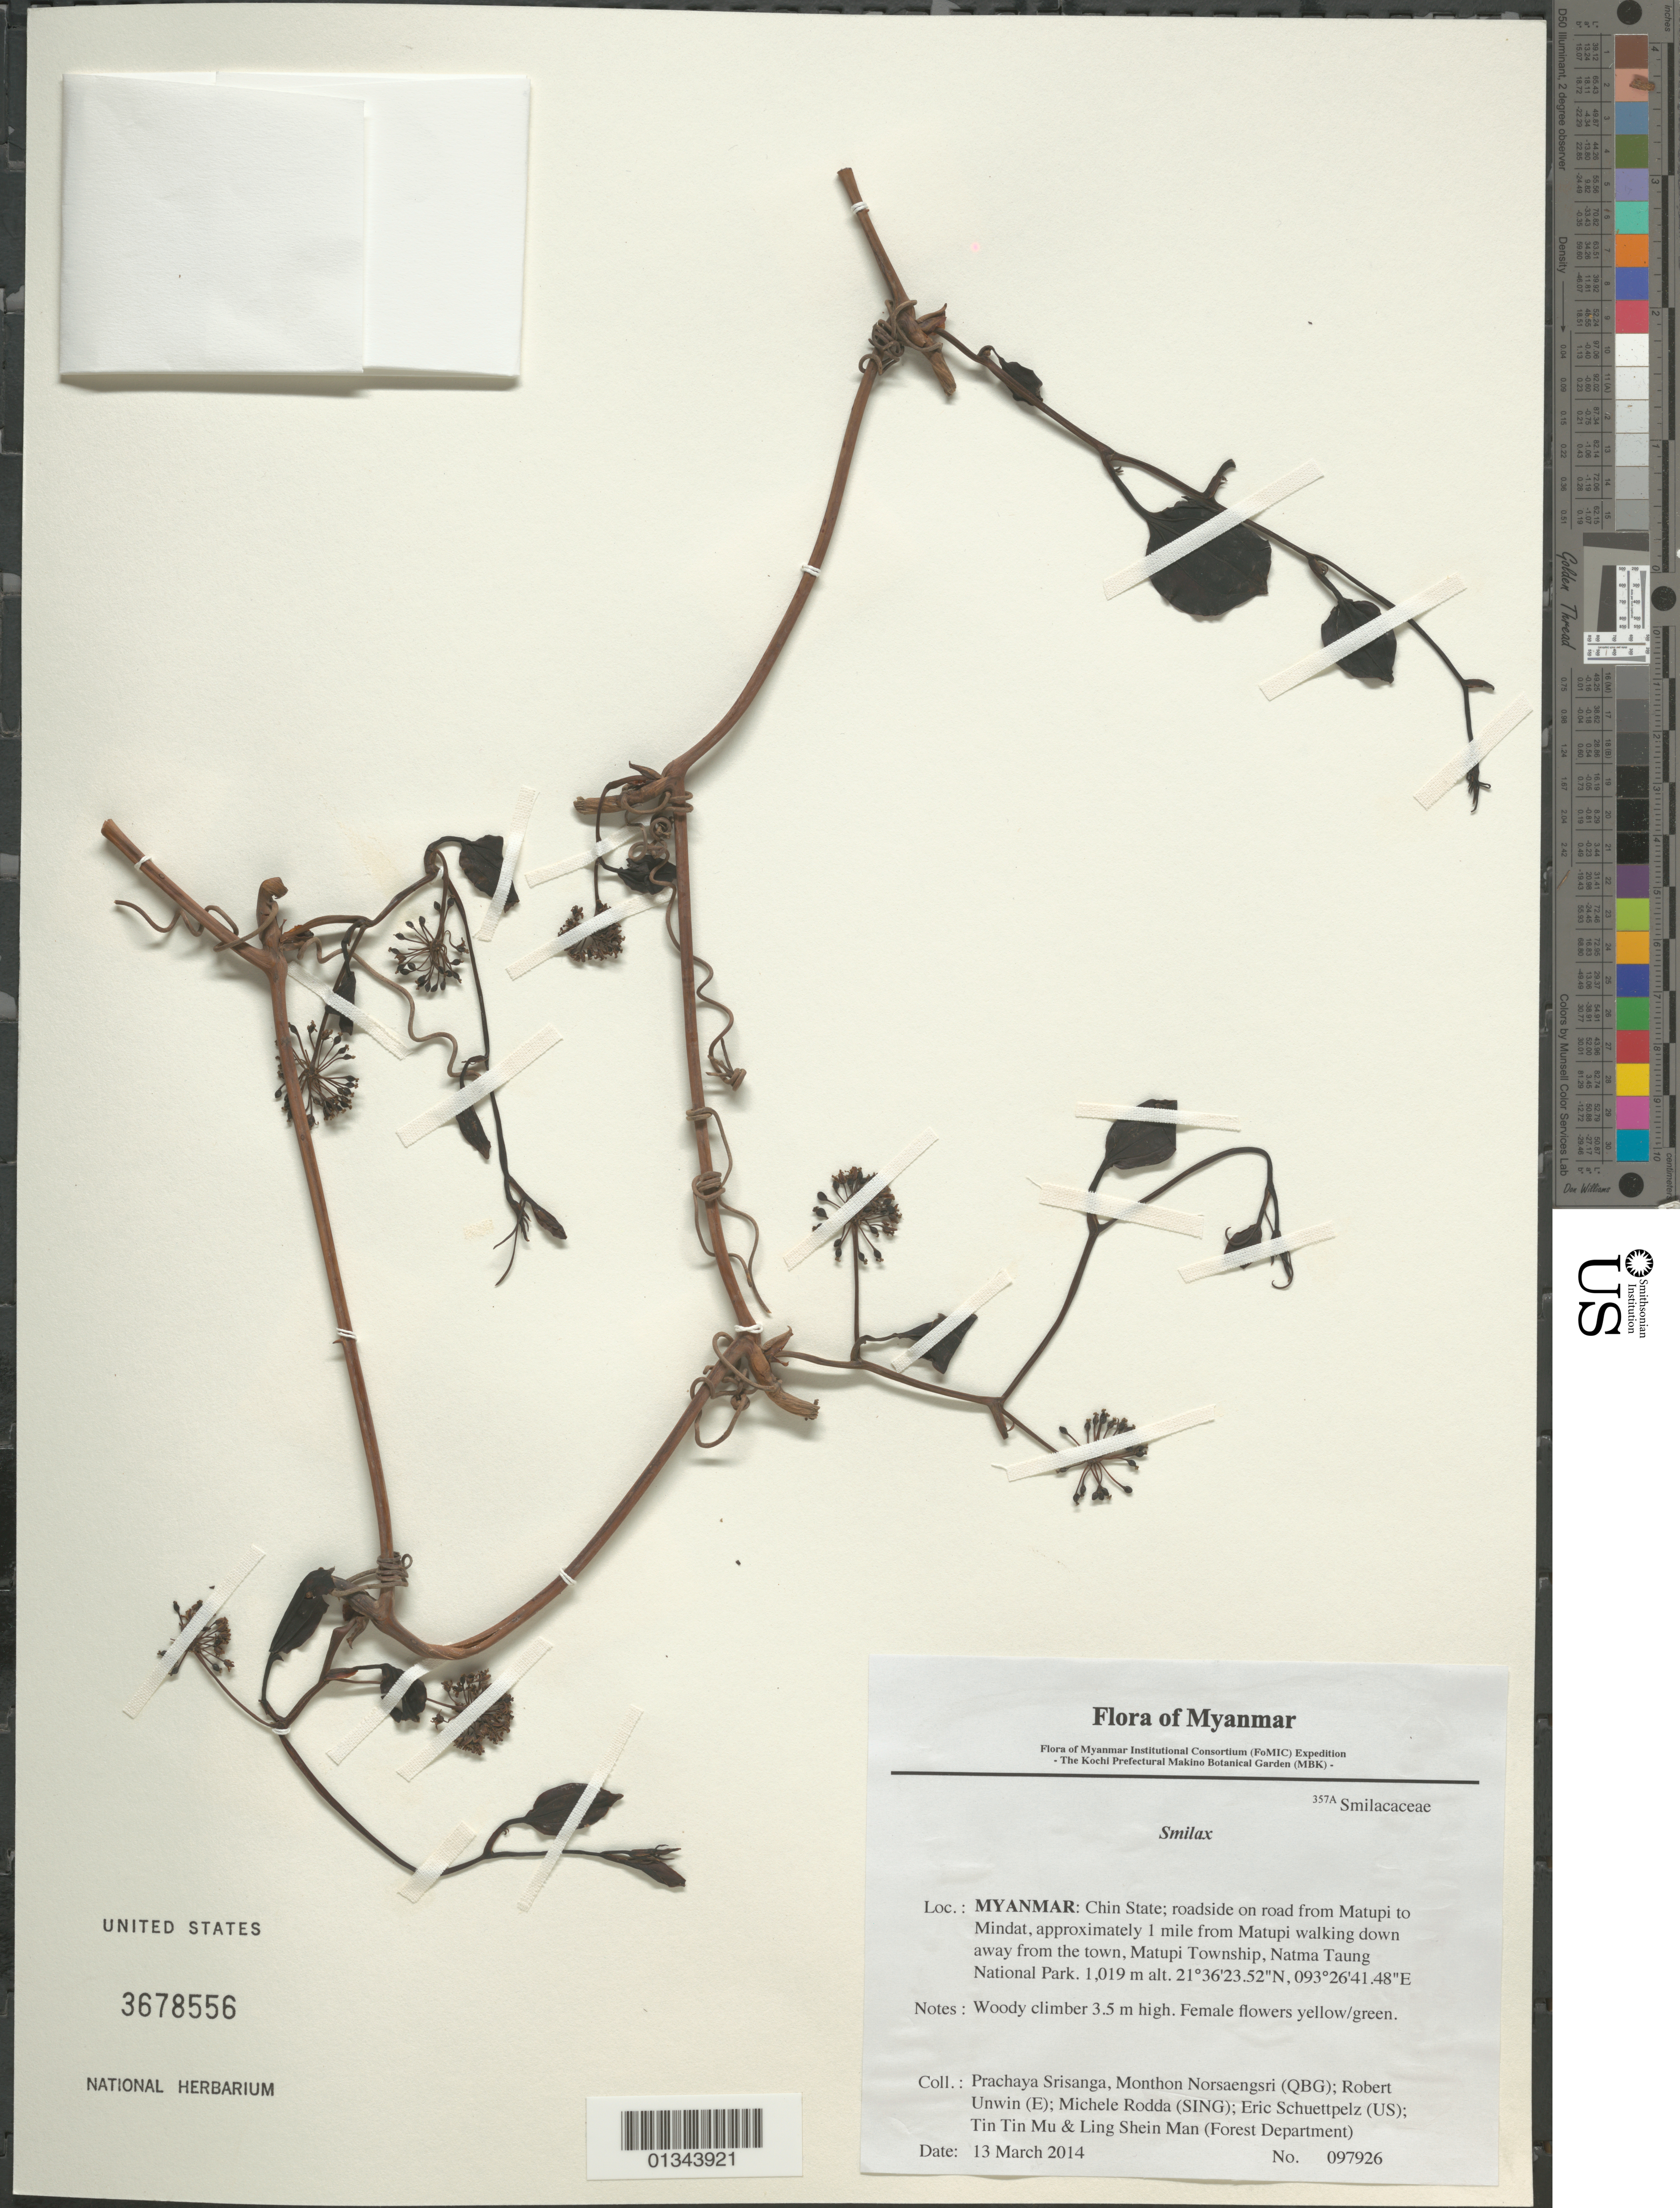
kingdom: Plantae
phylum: Tracheophyta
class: Liliopsida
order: Liliales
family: Smilacaceae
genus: Smilax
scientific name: Smilax sp.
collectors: P. Srisanga, M. Norsaengsri, R. Unwin, M. Rodda, E. Schuettpelz, Tin Tin Mu & Ling Shein Man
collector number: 97926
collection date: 2014-03-13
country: Myanmar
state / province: Chin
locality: Roadside on road from Matupi to Mindat, approximately 1 mile from Matupi walking down away from the town, Matupi Township, Natma Taung National Park.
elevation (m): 1019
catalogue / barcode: US 3678556